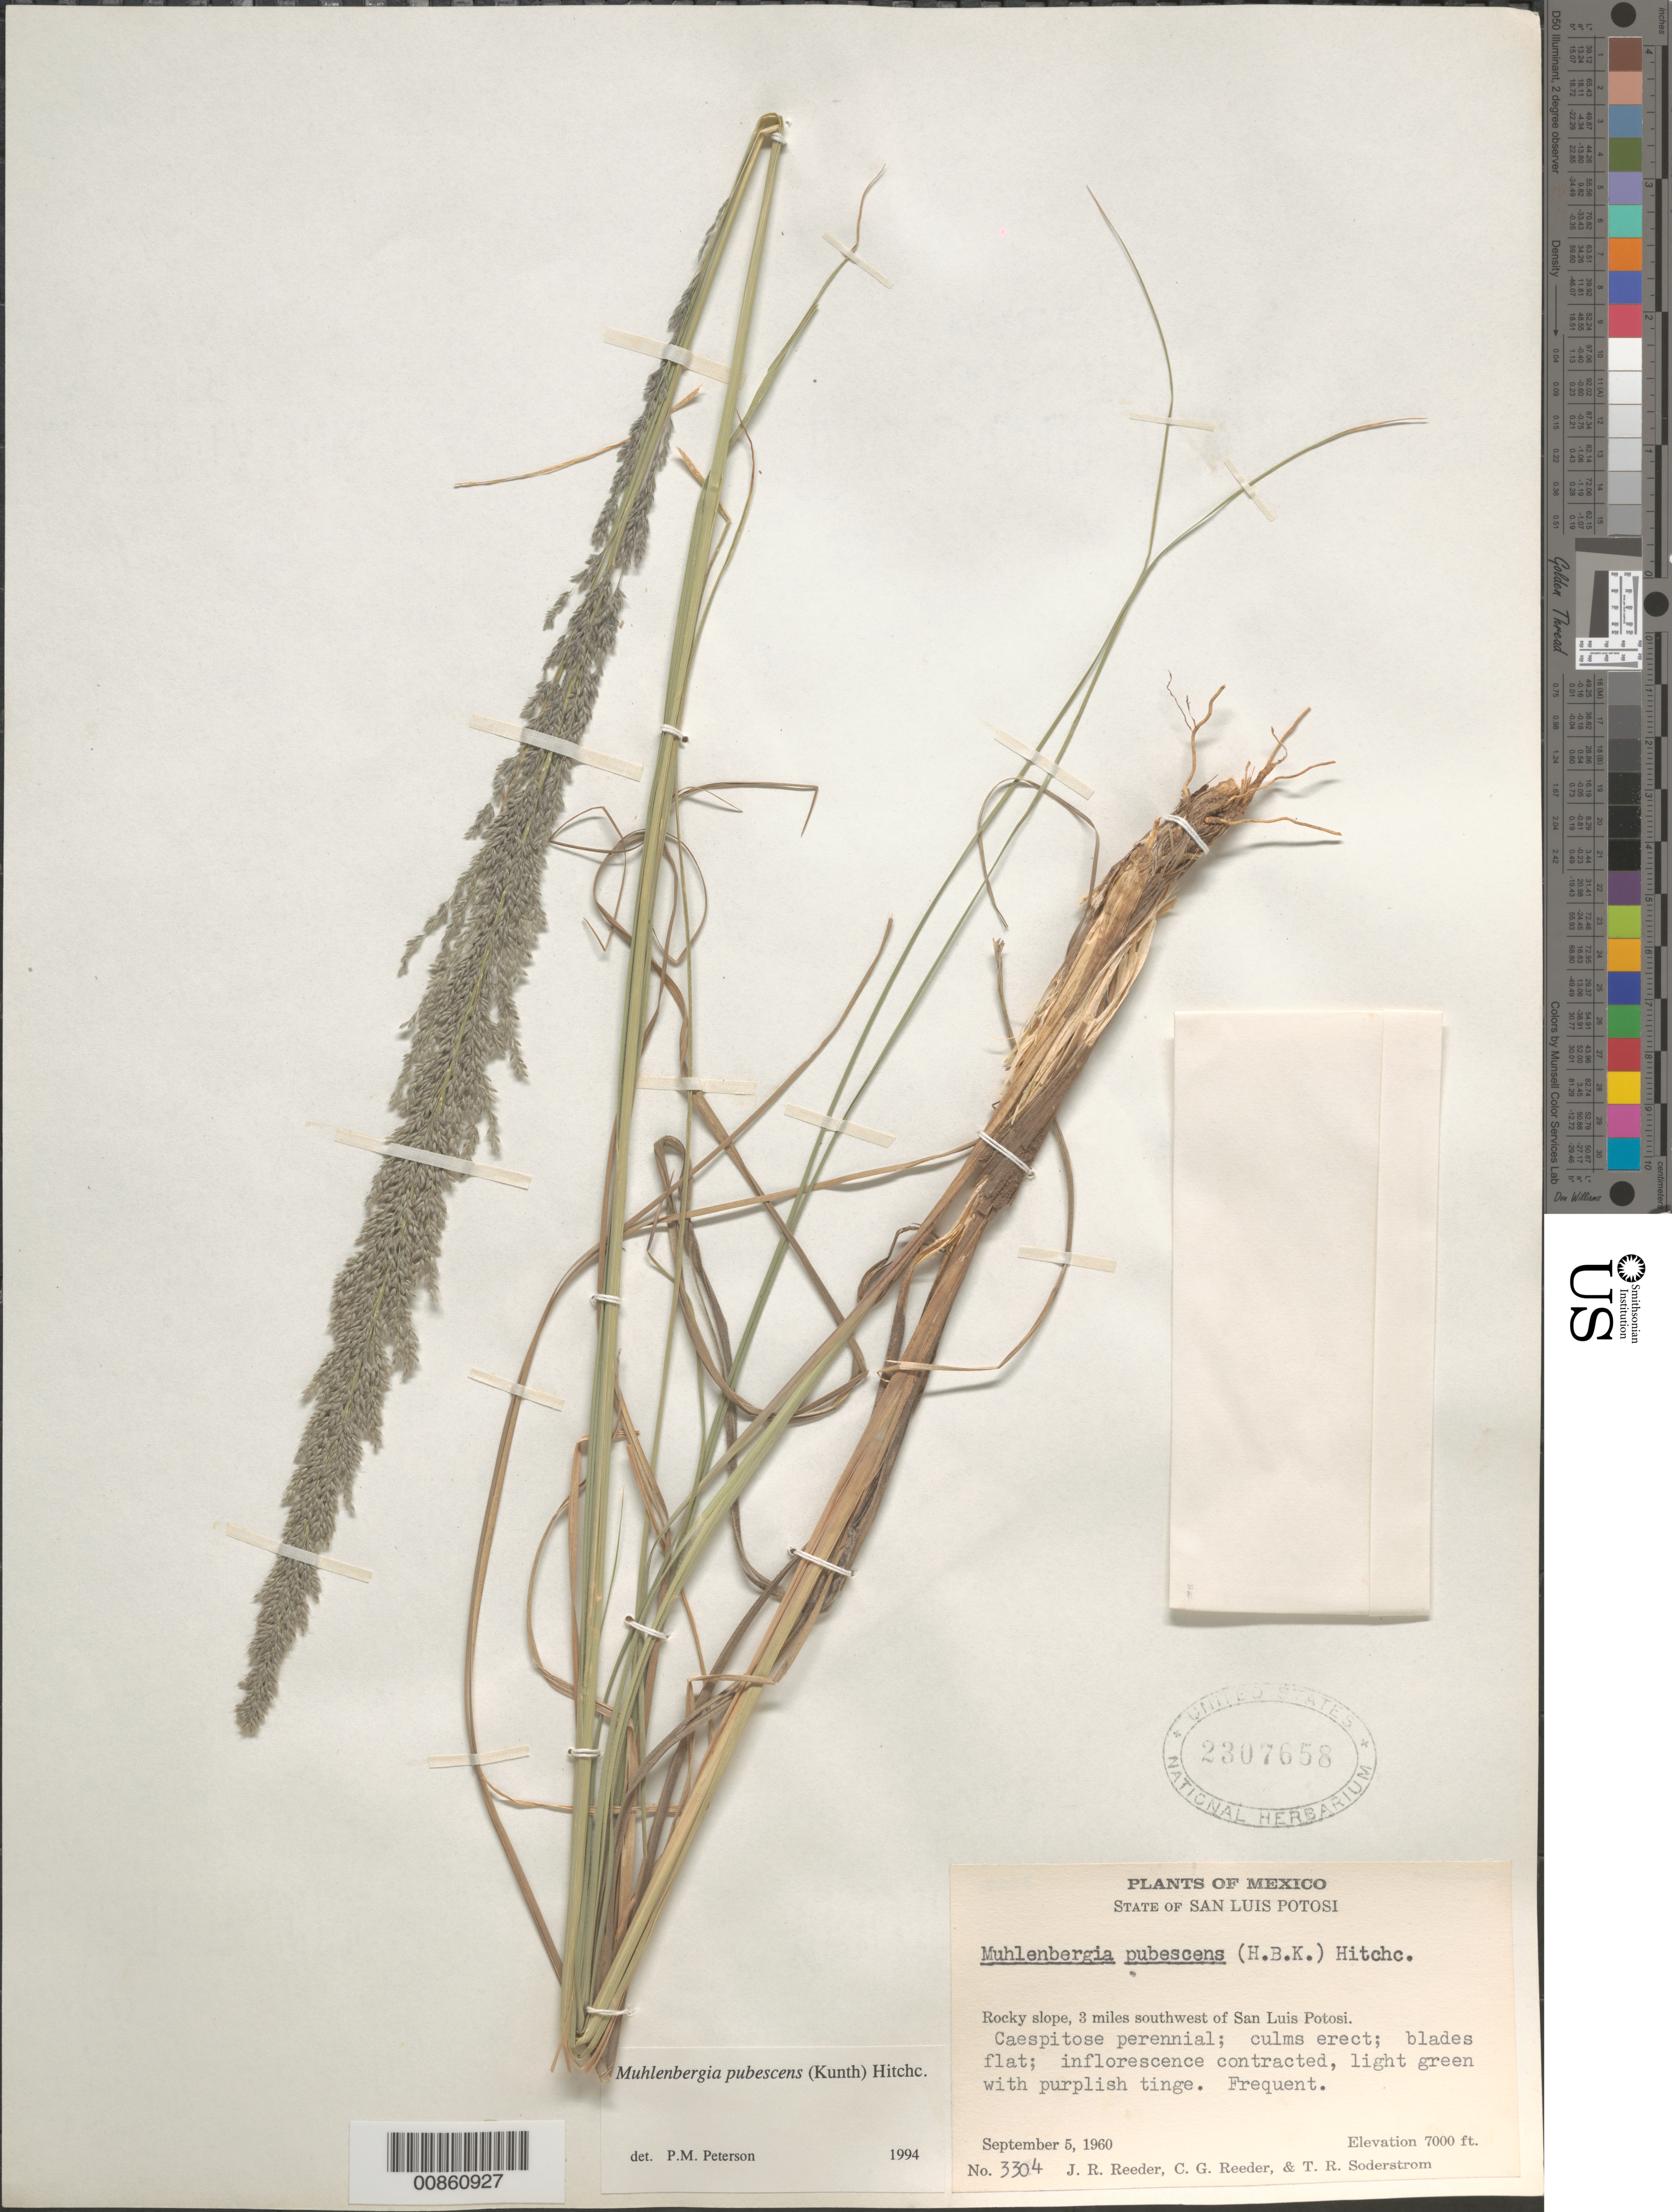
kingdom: Plantae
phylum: Tracheophyta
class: Liliopsida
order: Poales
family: Poaceae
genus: Muhlenbergia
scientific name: Muhlenbergia pubescens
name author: (Kunth) Hitchc.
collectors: J. R. Reeder & C. G. Reeder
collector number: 3304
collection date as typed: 05 Sep 1960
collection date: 1960-09-05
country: Mexico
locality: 3 mi SW of San Luis Potosi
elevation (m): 2134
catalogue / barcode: US 2307658